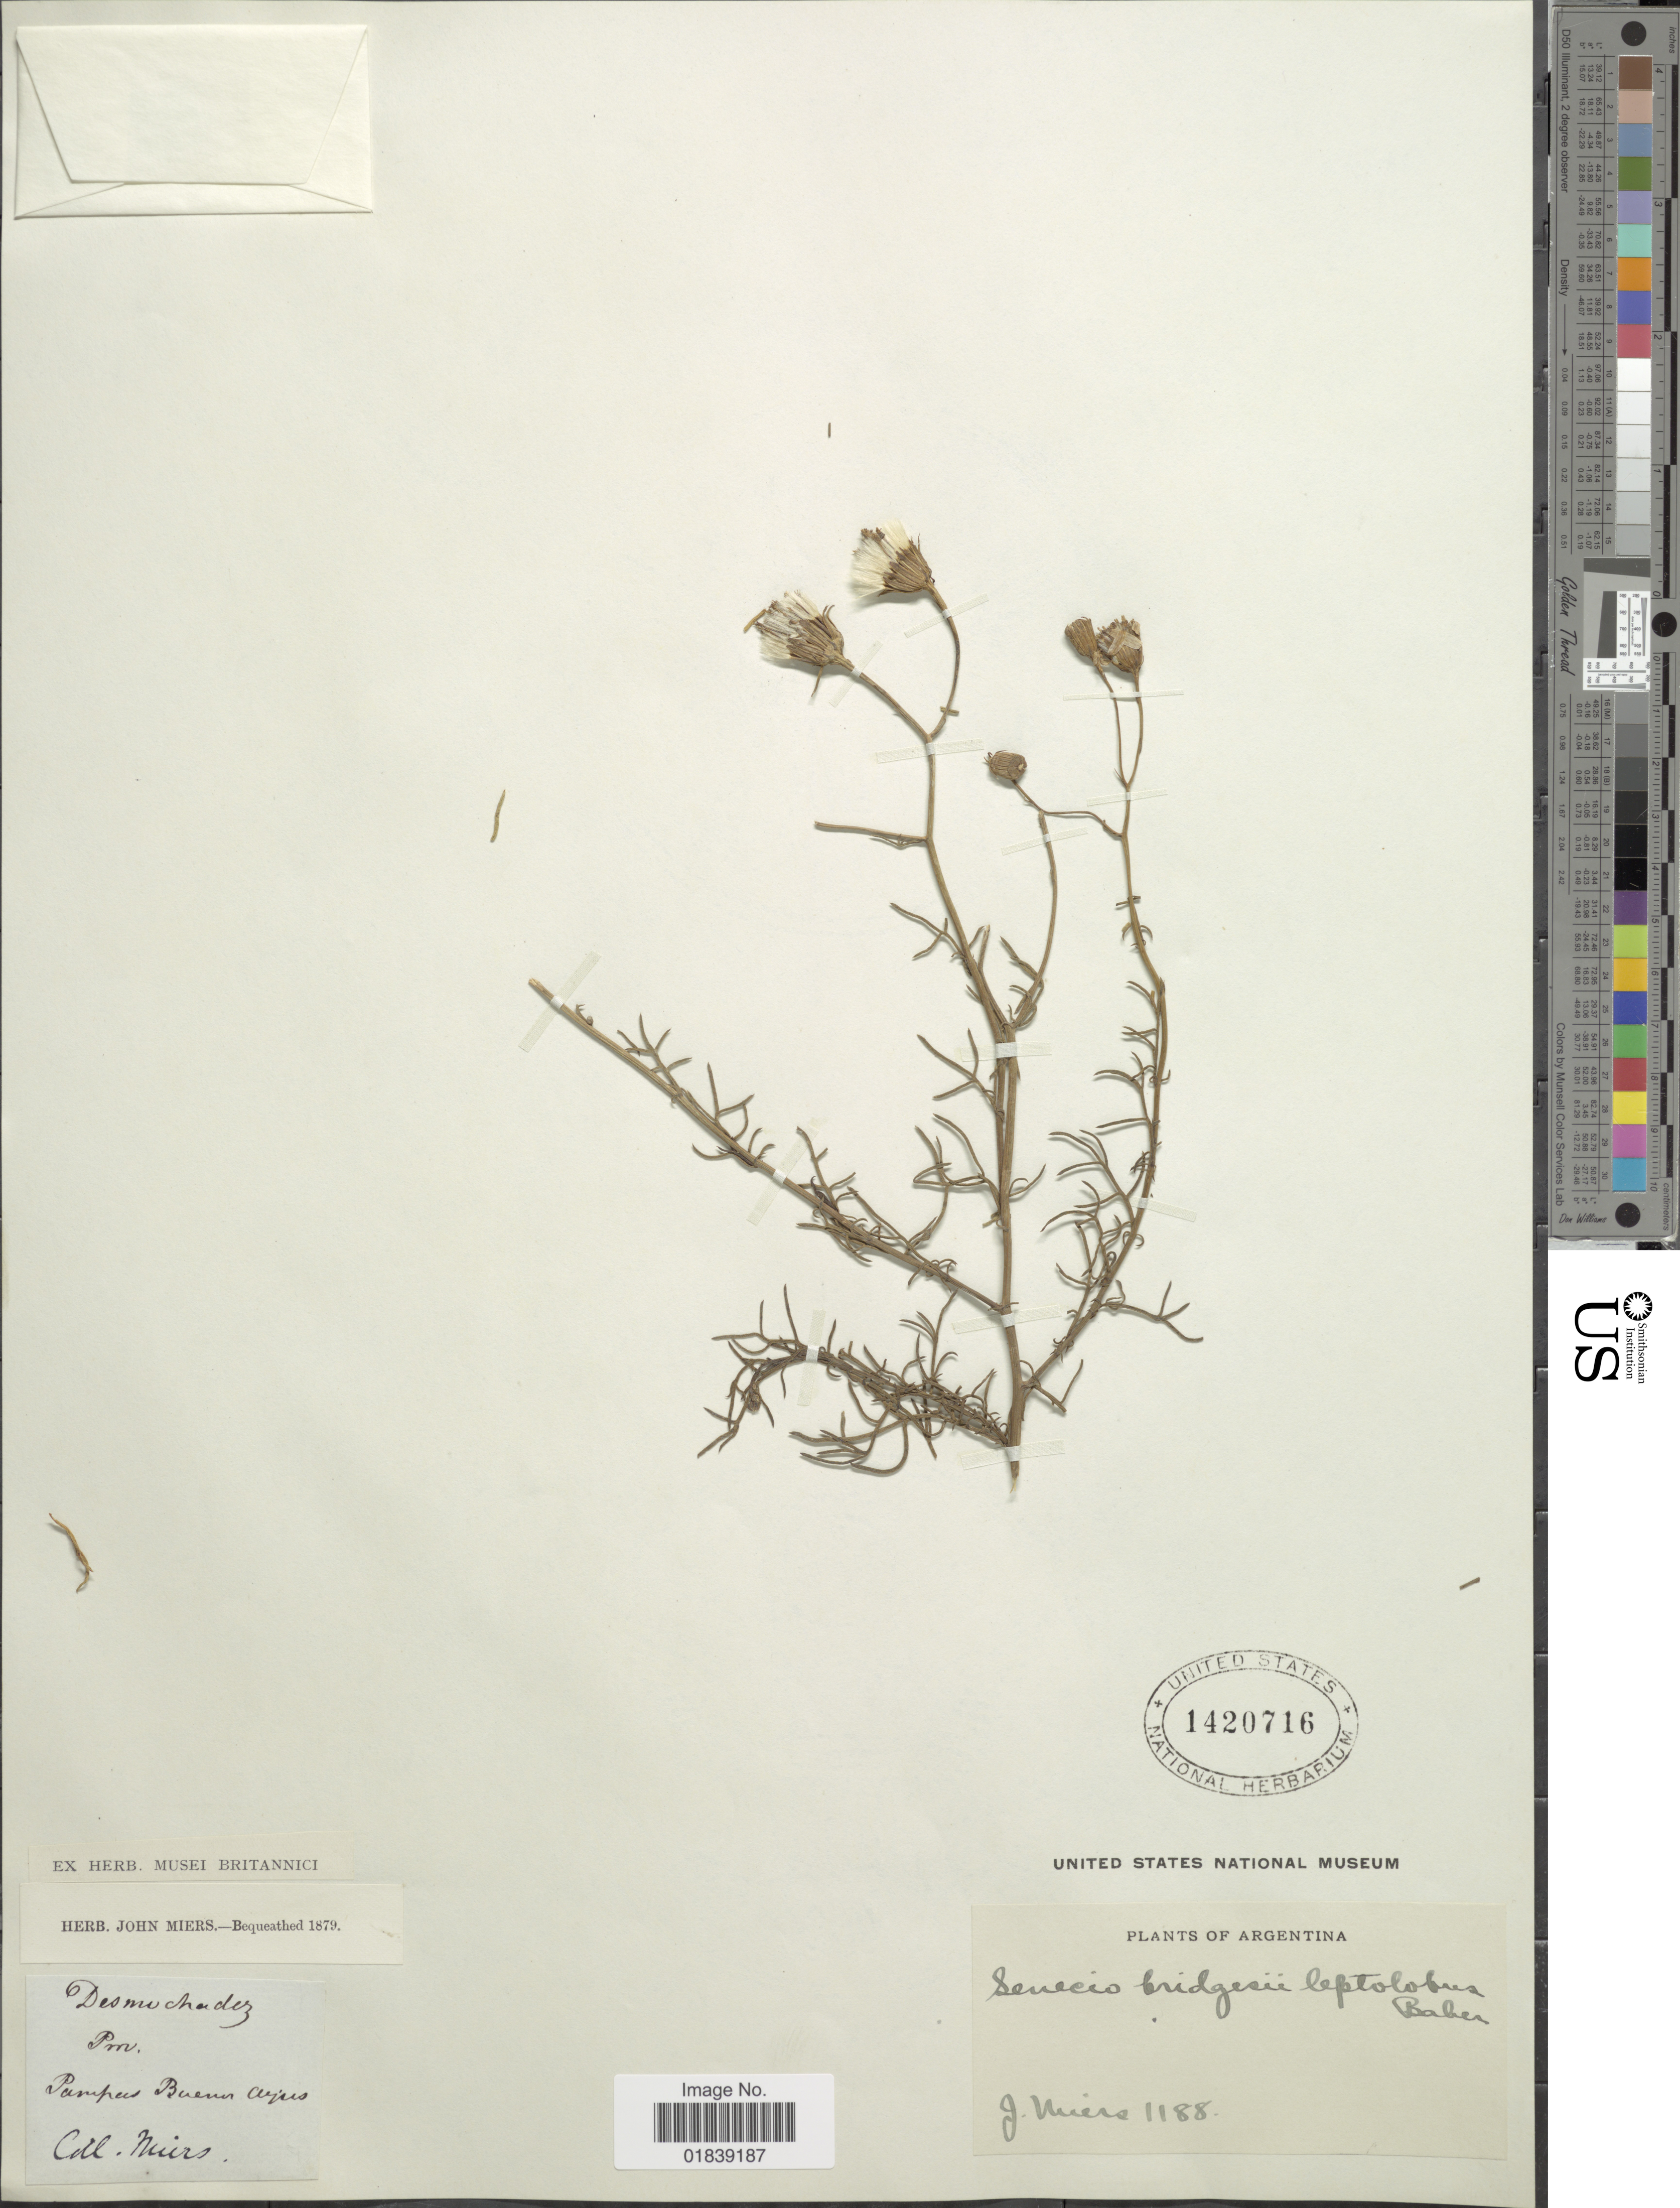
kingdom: Plantae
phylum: Tracheophyta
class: Magnoliopsida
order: Asterales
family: Asteraceae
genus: Senecio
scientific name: Senecio bridgesii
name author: Hook. & Arn.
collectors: J. Miers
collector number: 1188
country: Argentina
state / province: Buenos Aires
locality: Pampas Buenos Aires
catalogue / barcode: US 1420716